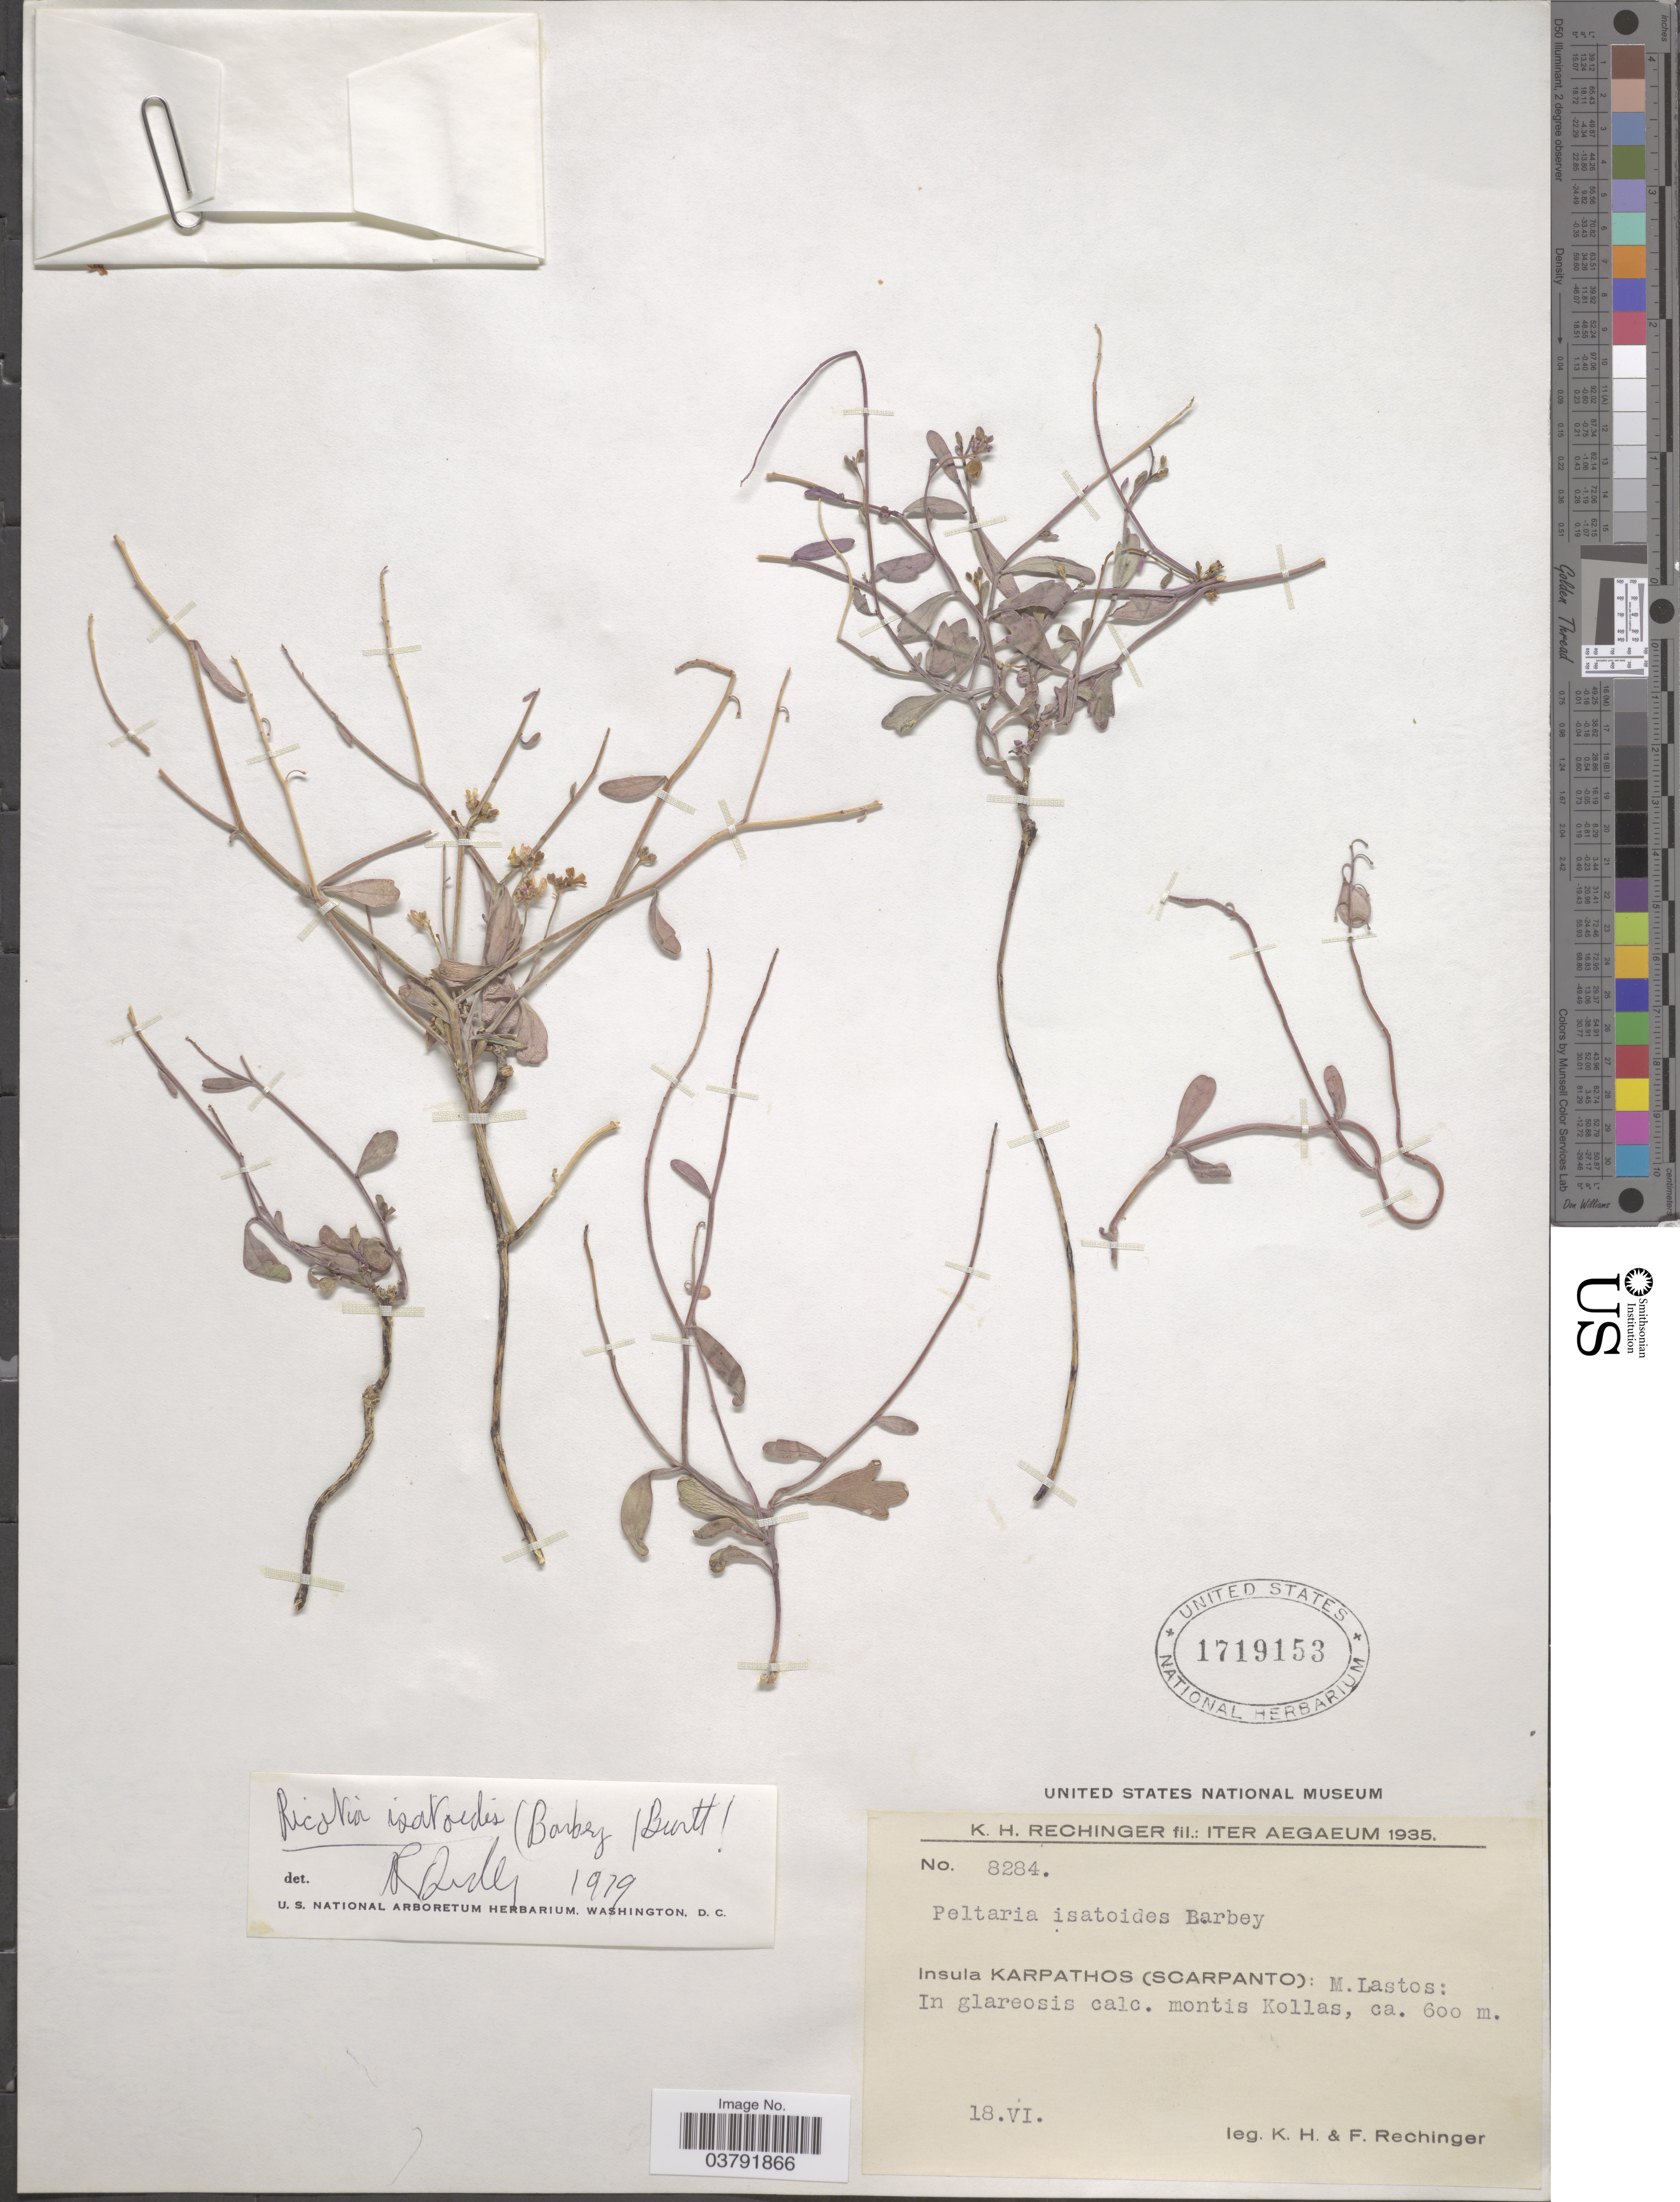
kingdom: Plantae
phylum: Tracheophyta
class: Magnoliopsida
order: Brassicales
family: Brassicaceae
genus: Ricotia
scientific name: Ricotia isatoides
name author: (Barbey) B.L. Burtt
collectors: K. H. Rechinger & F. Rechinger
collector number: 8284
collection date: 1935-06-18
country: Greece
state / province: South Aegean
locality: Iter Aegaeum. Insula Karpathos (Scarpanto): M. Lastos: In glareosis calc. montis Kollas.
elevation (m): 600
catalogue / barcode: US 1719153